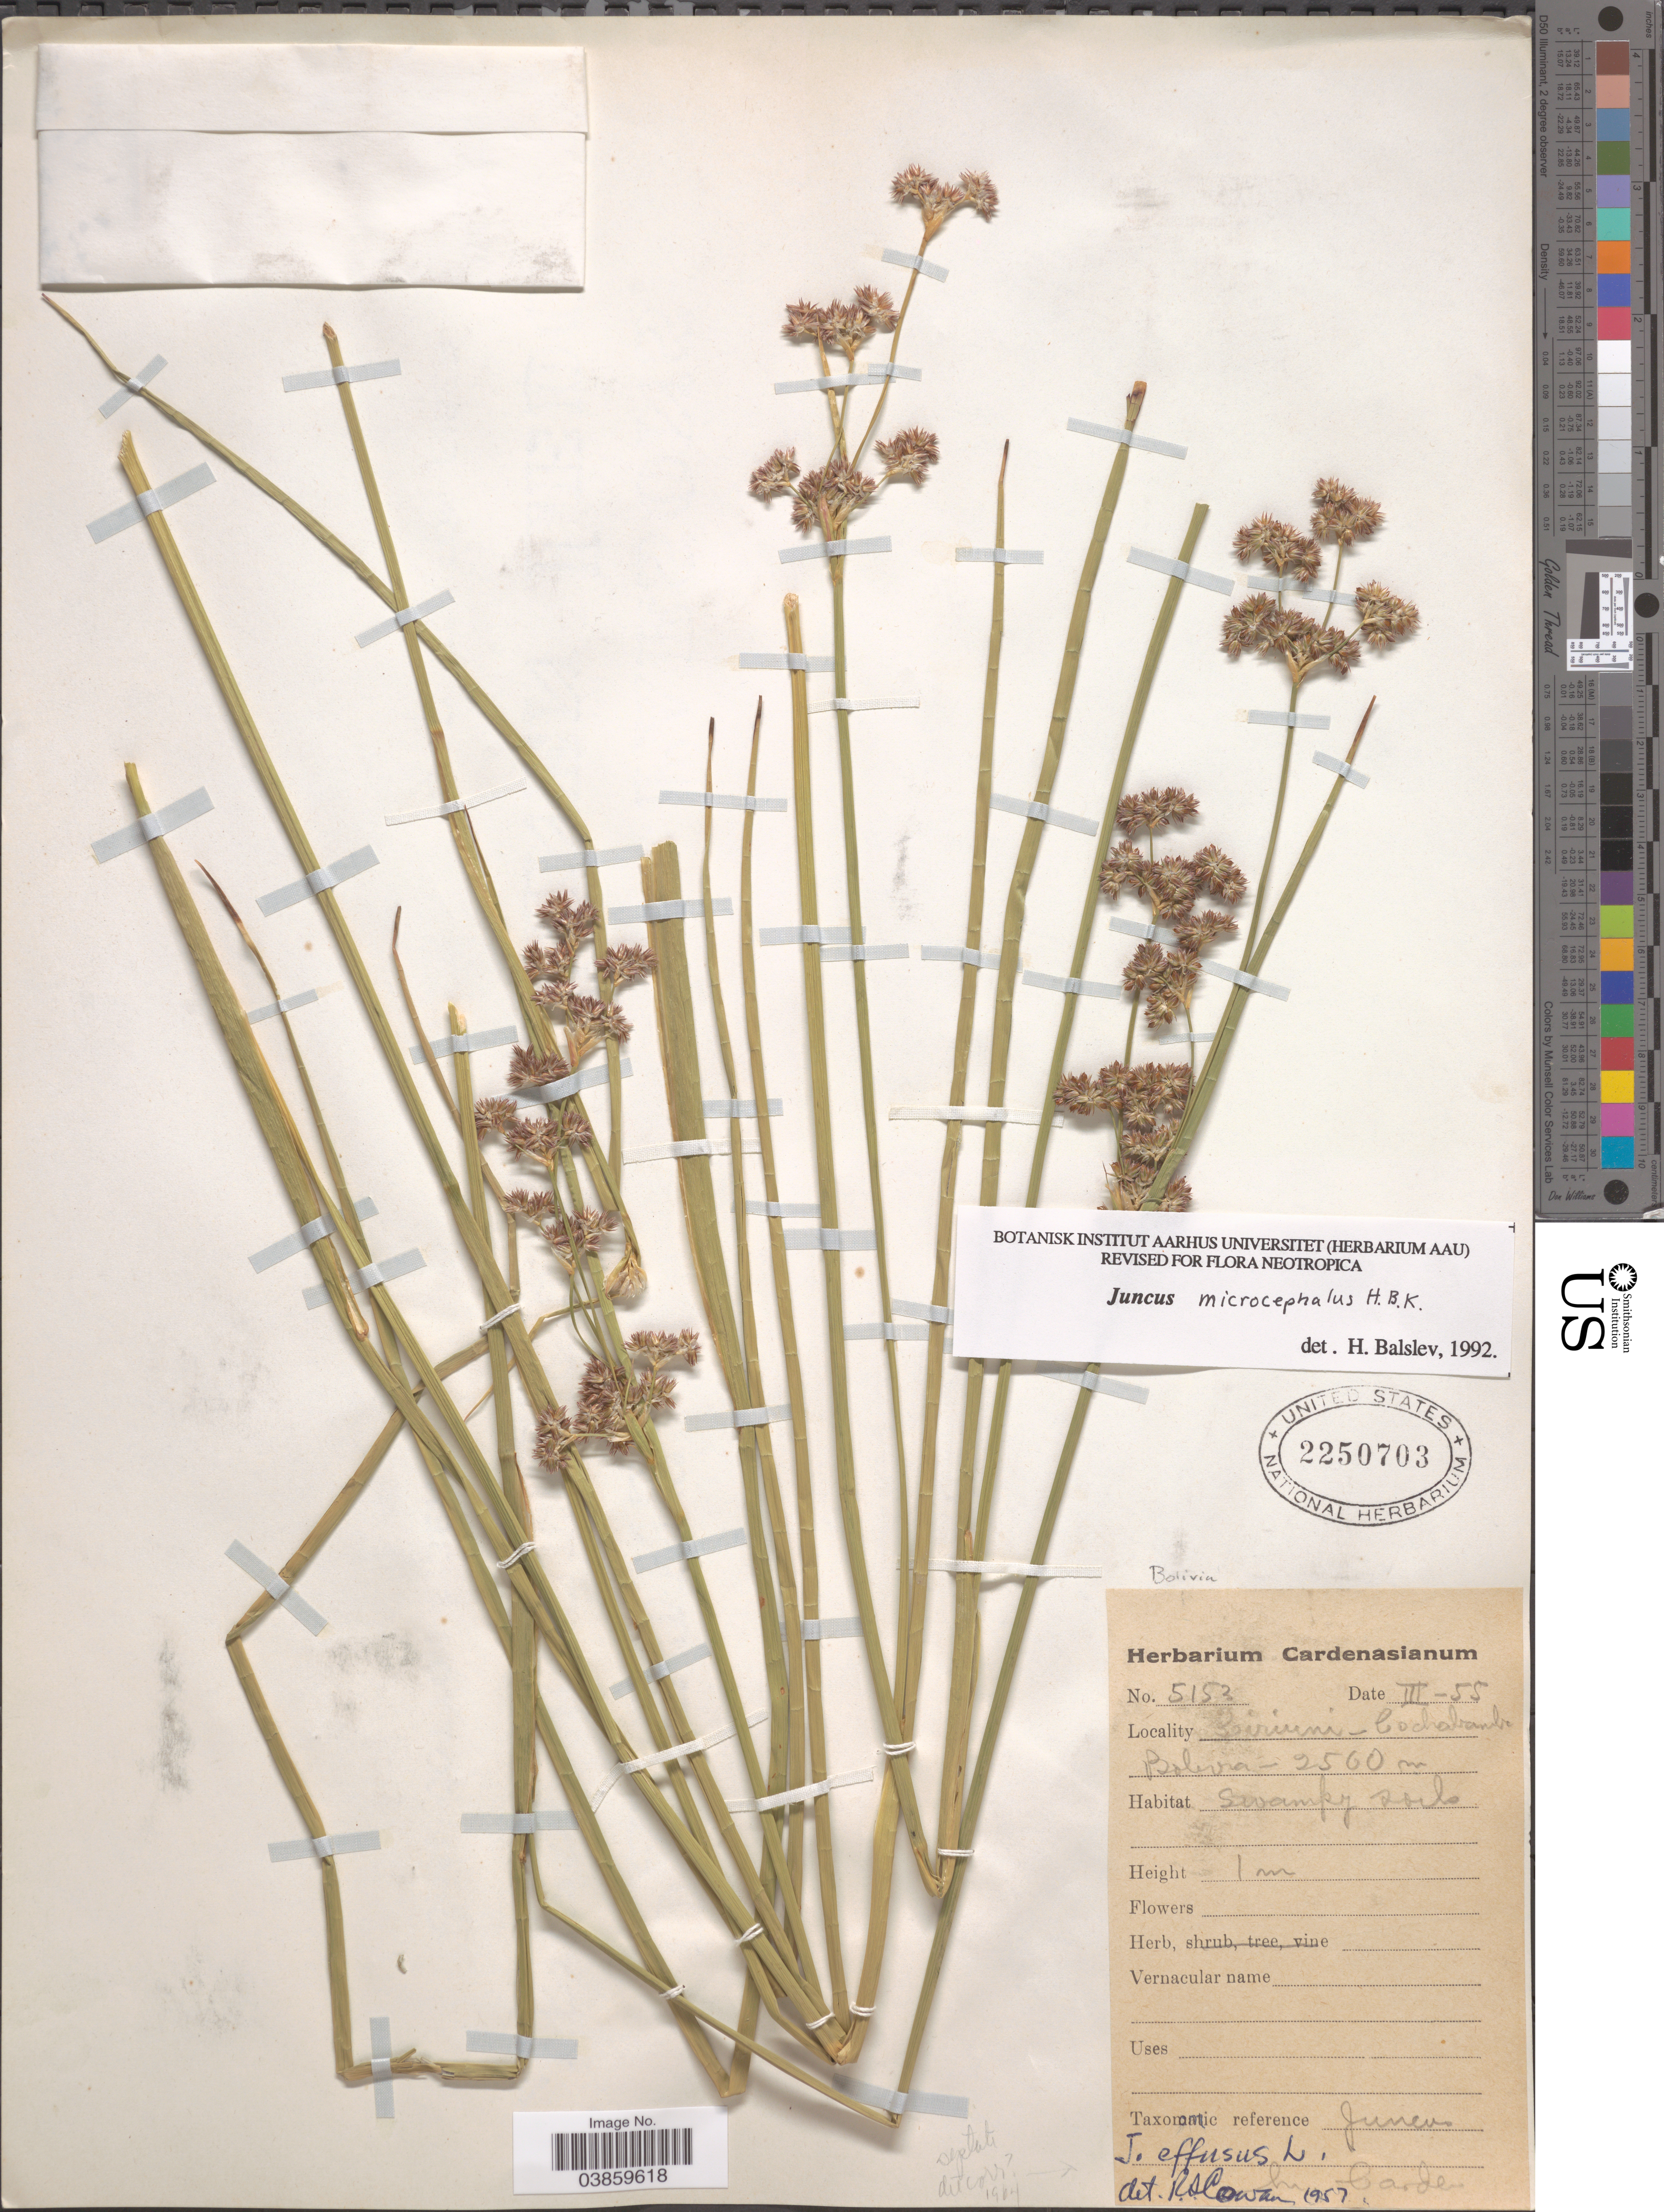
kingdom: Plantae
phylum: Tracheophyta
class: Liliopsida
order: Poales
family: Juncaceae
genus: Juncus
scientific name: Juncus microcephalus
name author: Kunth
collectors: ex herb. Cardenasianum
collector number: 5153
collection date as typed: Transcribed d/m/y: /2/55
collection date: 1955-02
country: Bolivia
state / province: Cochabamba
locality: Cochabamba Chimore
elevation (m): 2560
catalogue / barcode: US 2250703